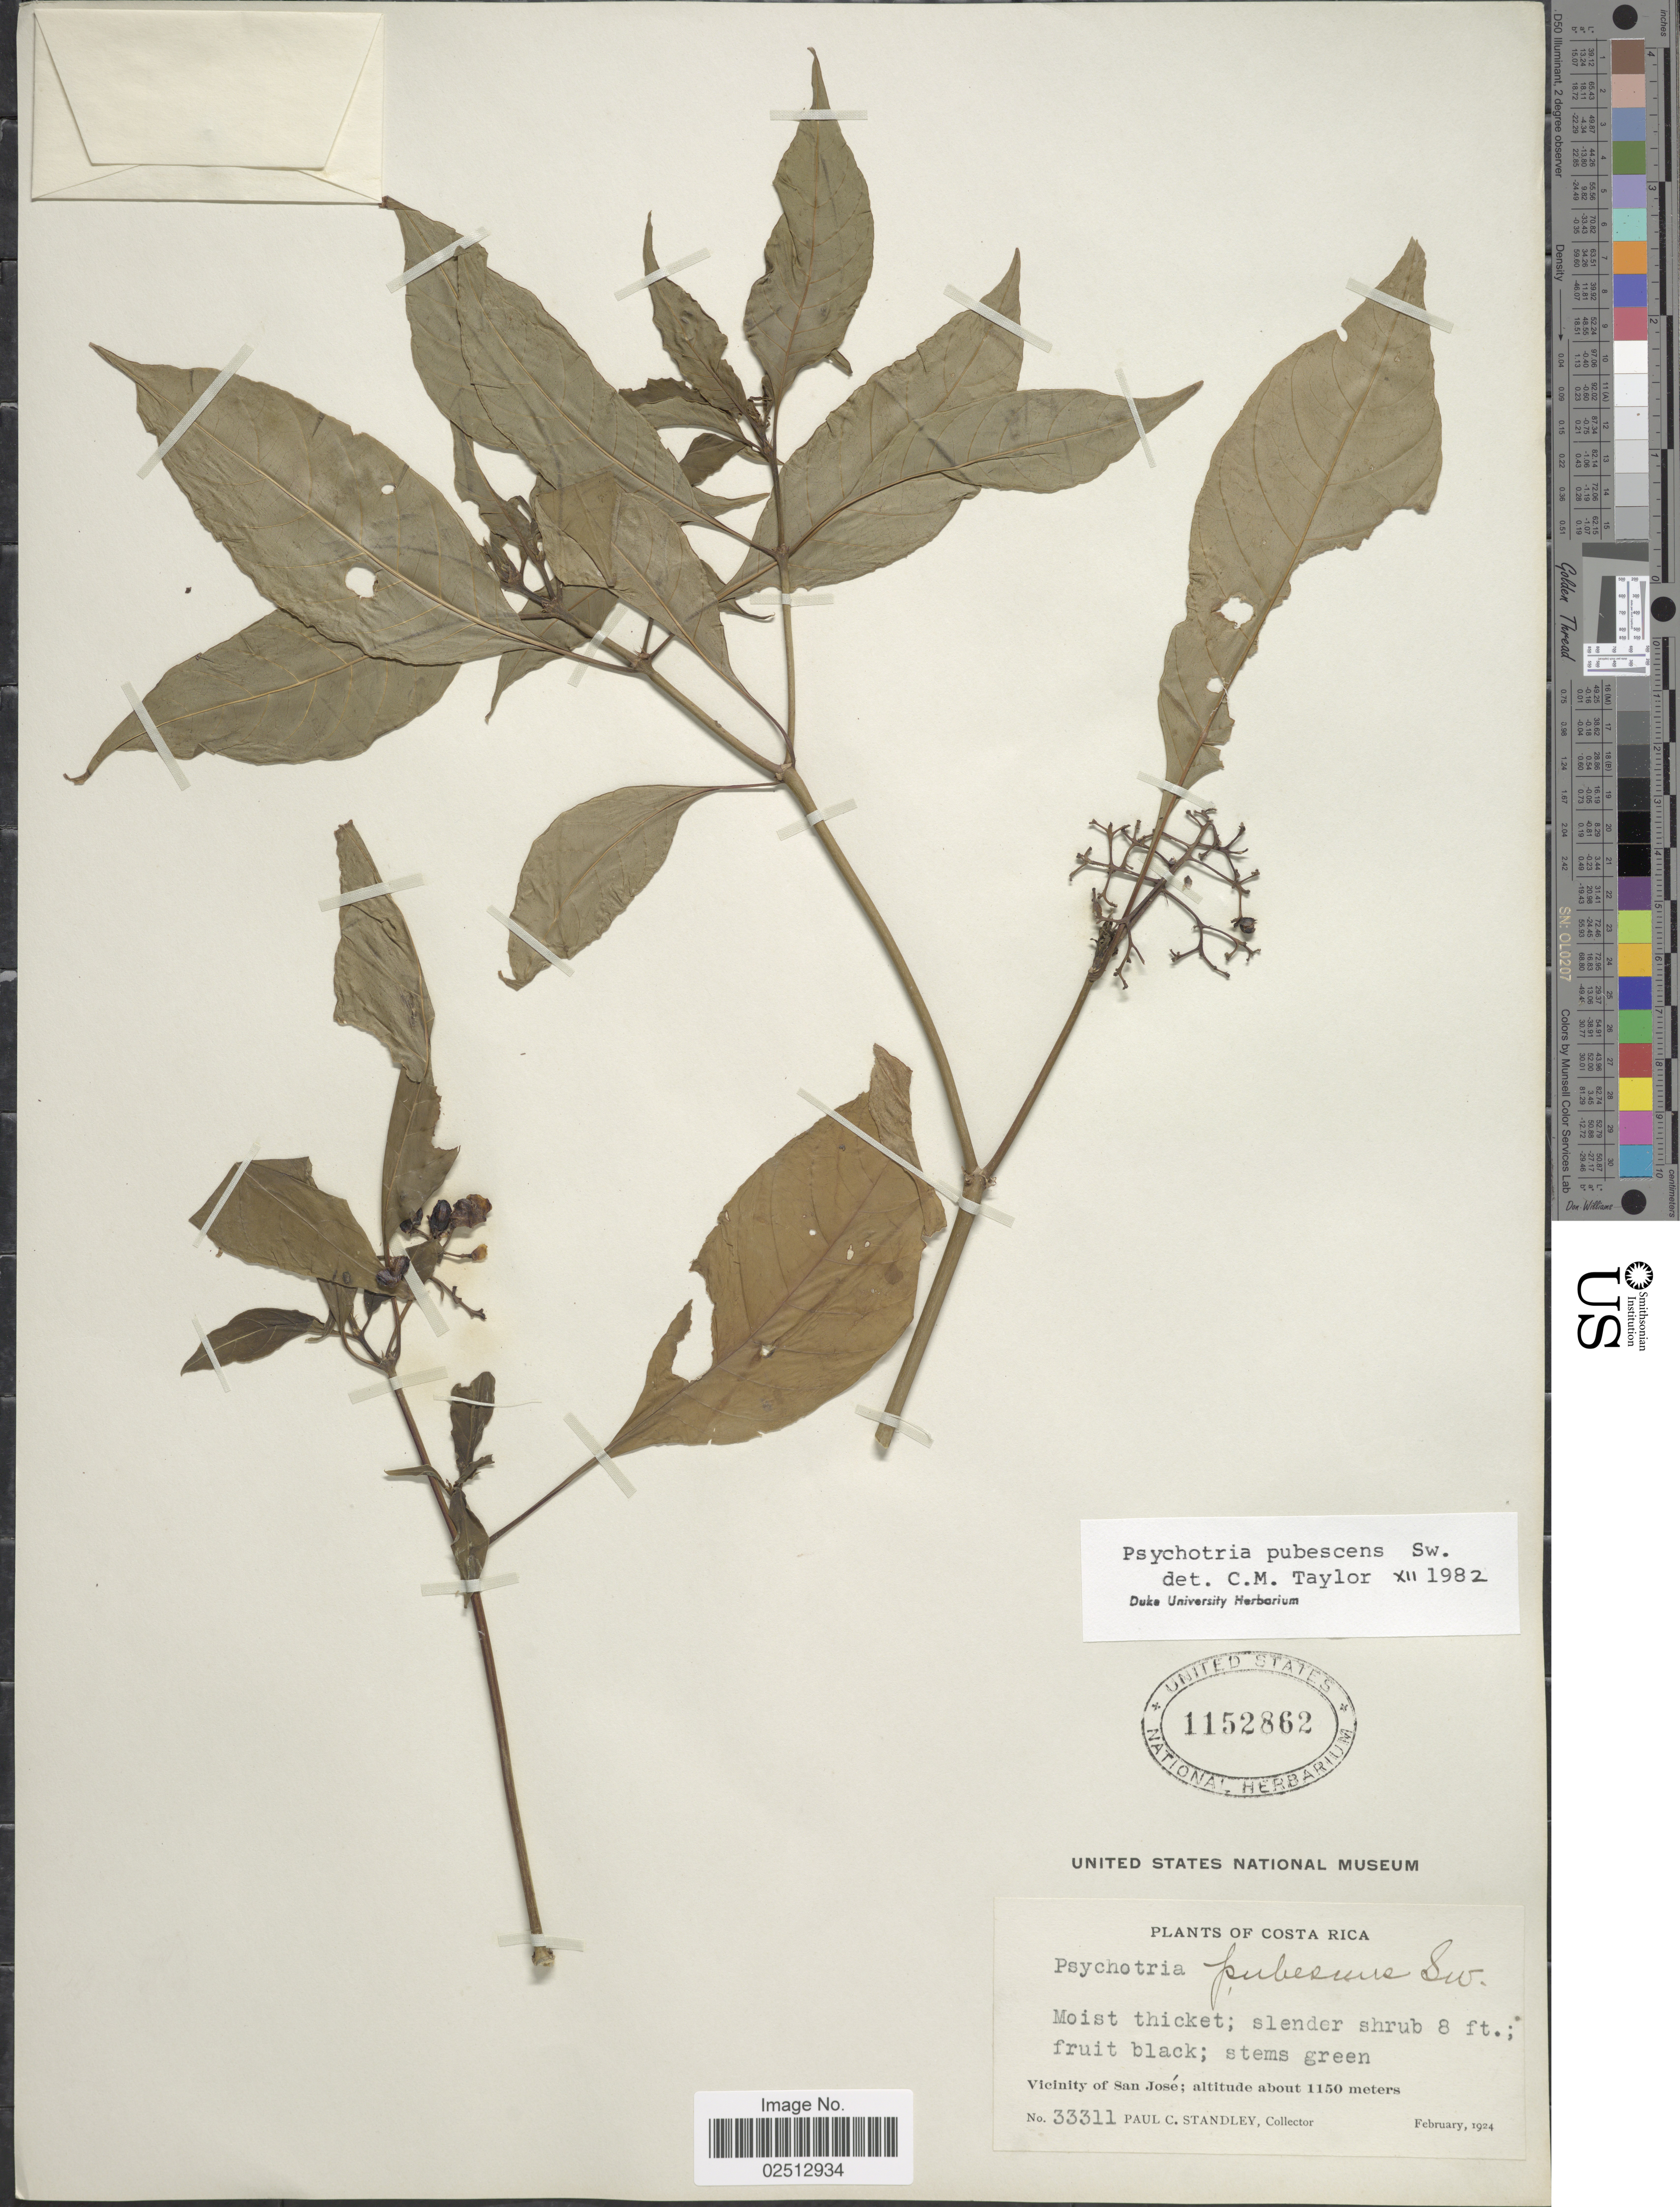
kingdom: Plantae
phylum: Tracheophyta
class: Magnoliopsida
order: Gentianales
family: Rubiaceae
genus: Psychotria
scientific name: Psychotria pubescens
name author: Sw.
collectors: P. C. Standley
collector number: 33311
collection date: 1924-02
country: Costa Rica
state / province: San José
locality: Vicinity of San Jose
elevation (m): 1150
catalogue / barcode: US 1152862